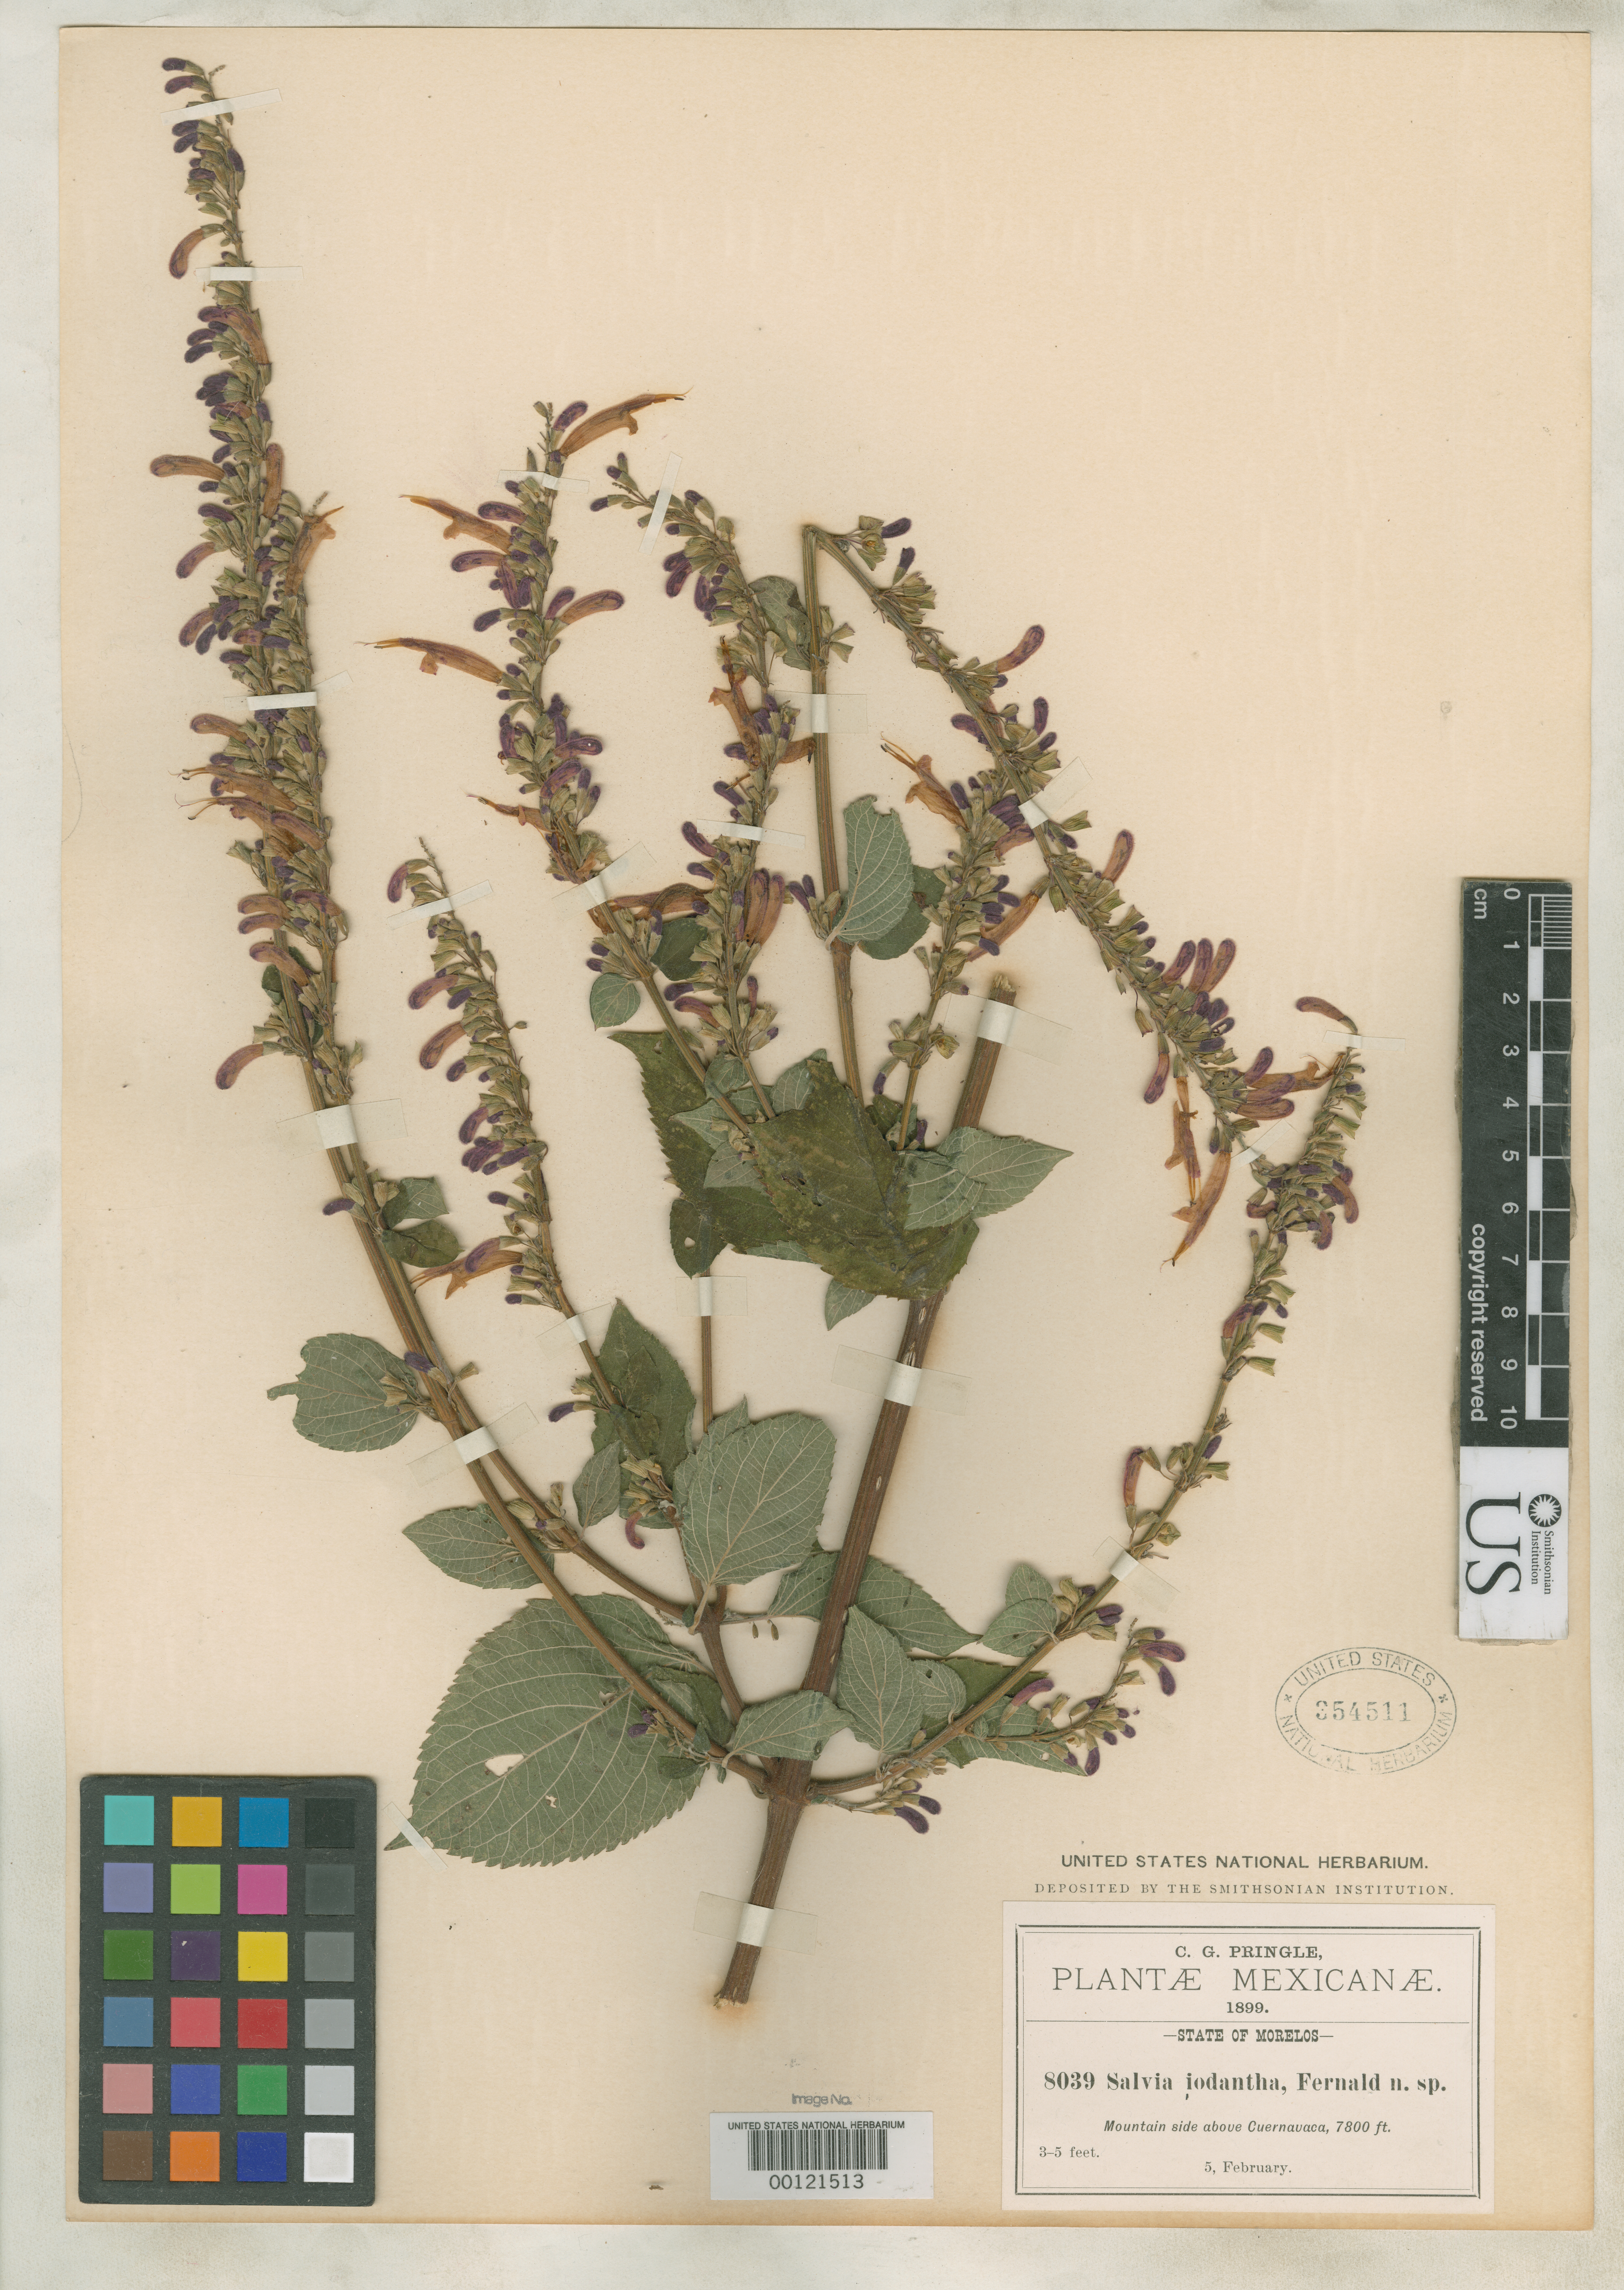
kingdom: Plantae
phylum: Tracheophyta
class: Magnoliopsida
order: Lamiales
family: Lamiaceae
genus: Salvia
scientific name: Salvia iodantha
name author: Fernald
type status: Isotype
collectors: C. G. Pringle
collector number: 8039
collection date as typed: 05 Feb 1899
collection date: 1899-02-05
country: Mexico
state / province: Morelos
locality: Mountain side above Cuernavaca.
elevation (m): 2377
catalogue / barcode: US 354511